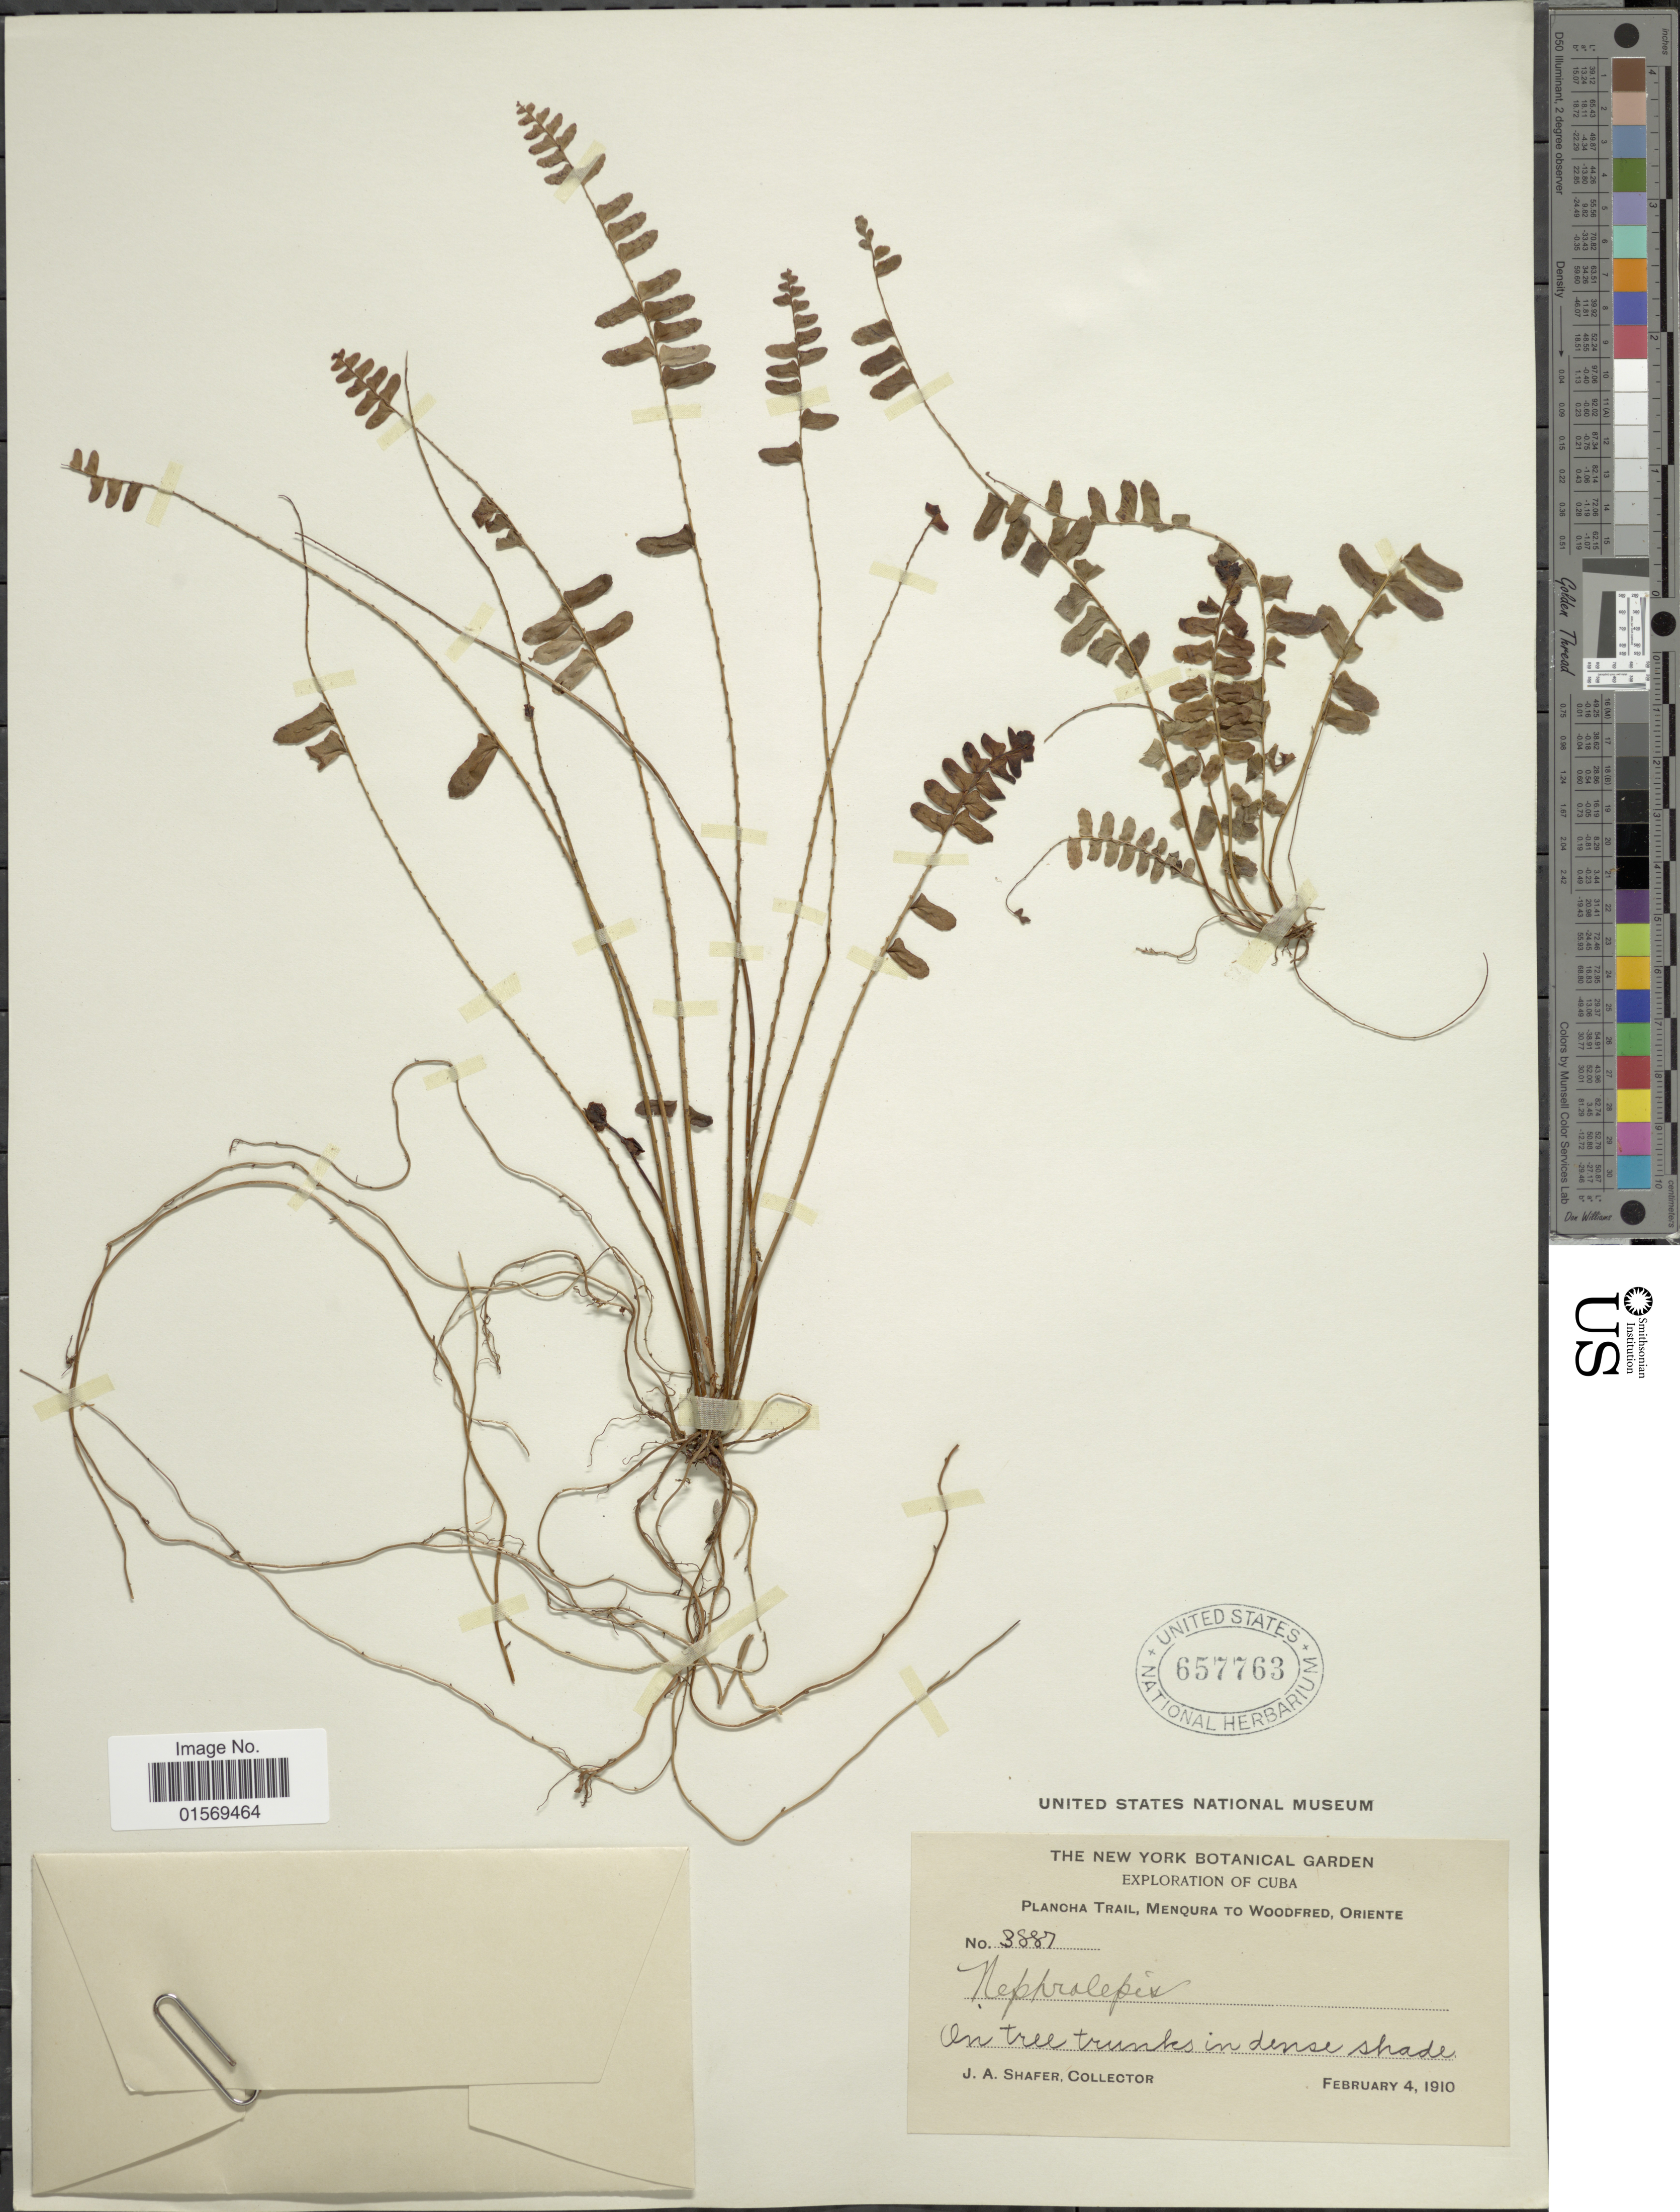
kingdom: Plantae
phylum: Tracheophyta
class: Polypodiopsida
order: Polypodiales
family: Nephrolepidaceae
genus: Nephrolepis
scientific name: Nephrolepis pectinata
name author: (Willd.) Schott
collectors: J. A. Shafer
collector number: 3887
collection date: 1910-02-04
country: Cuba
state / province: Oriente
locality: Cuba, Plancha Trail, Menqura to Woodfred, Oriente.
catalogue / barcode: US 657763